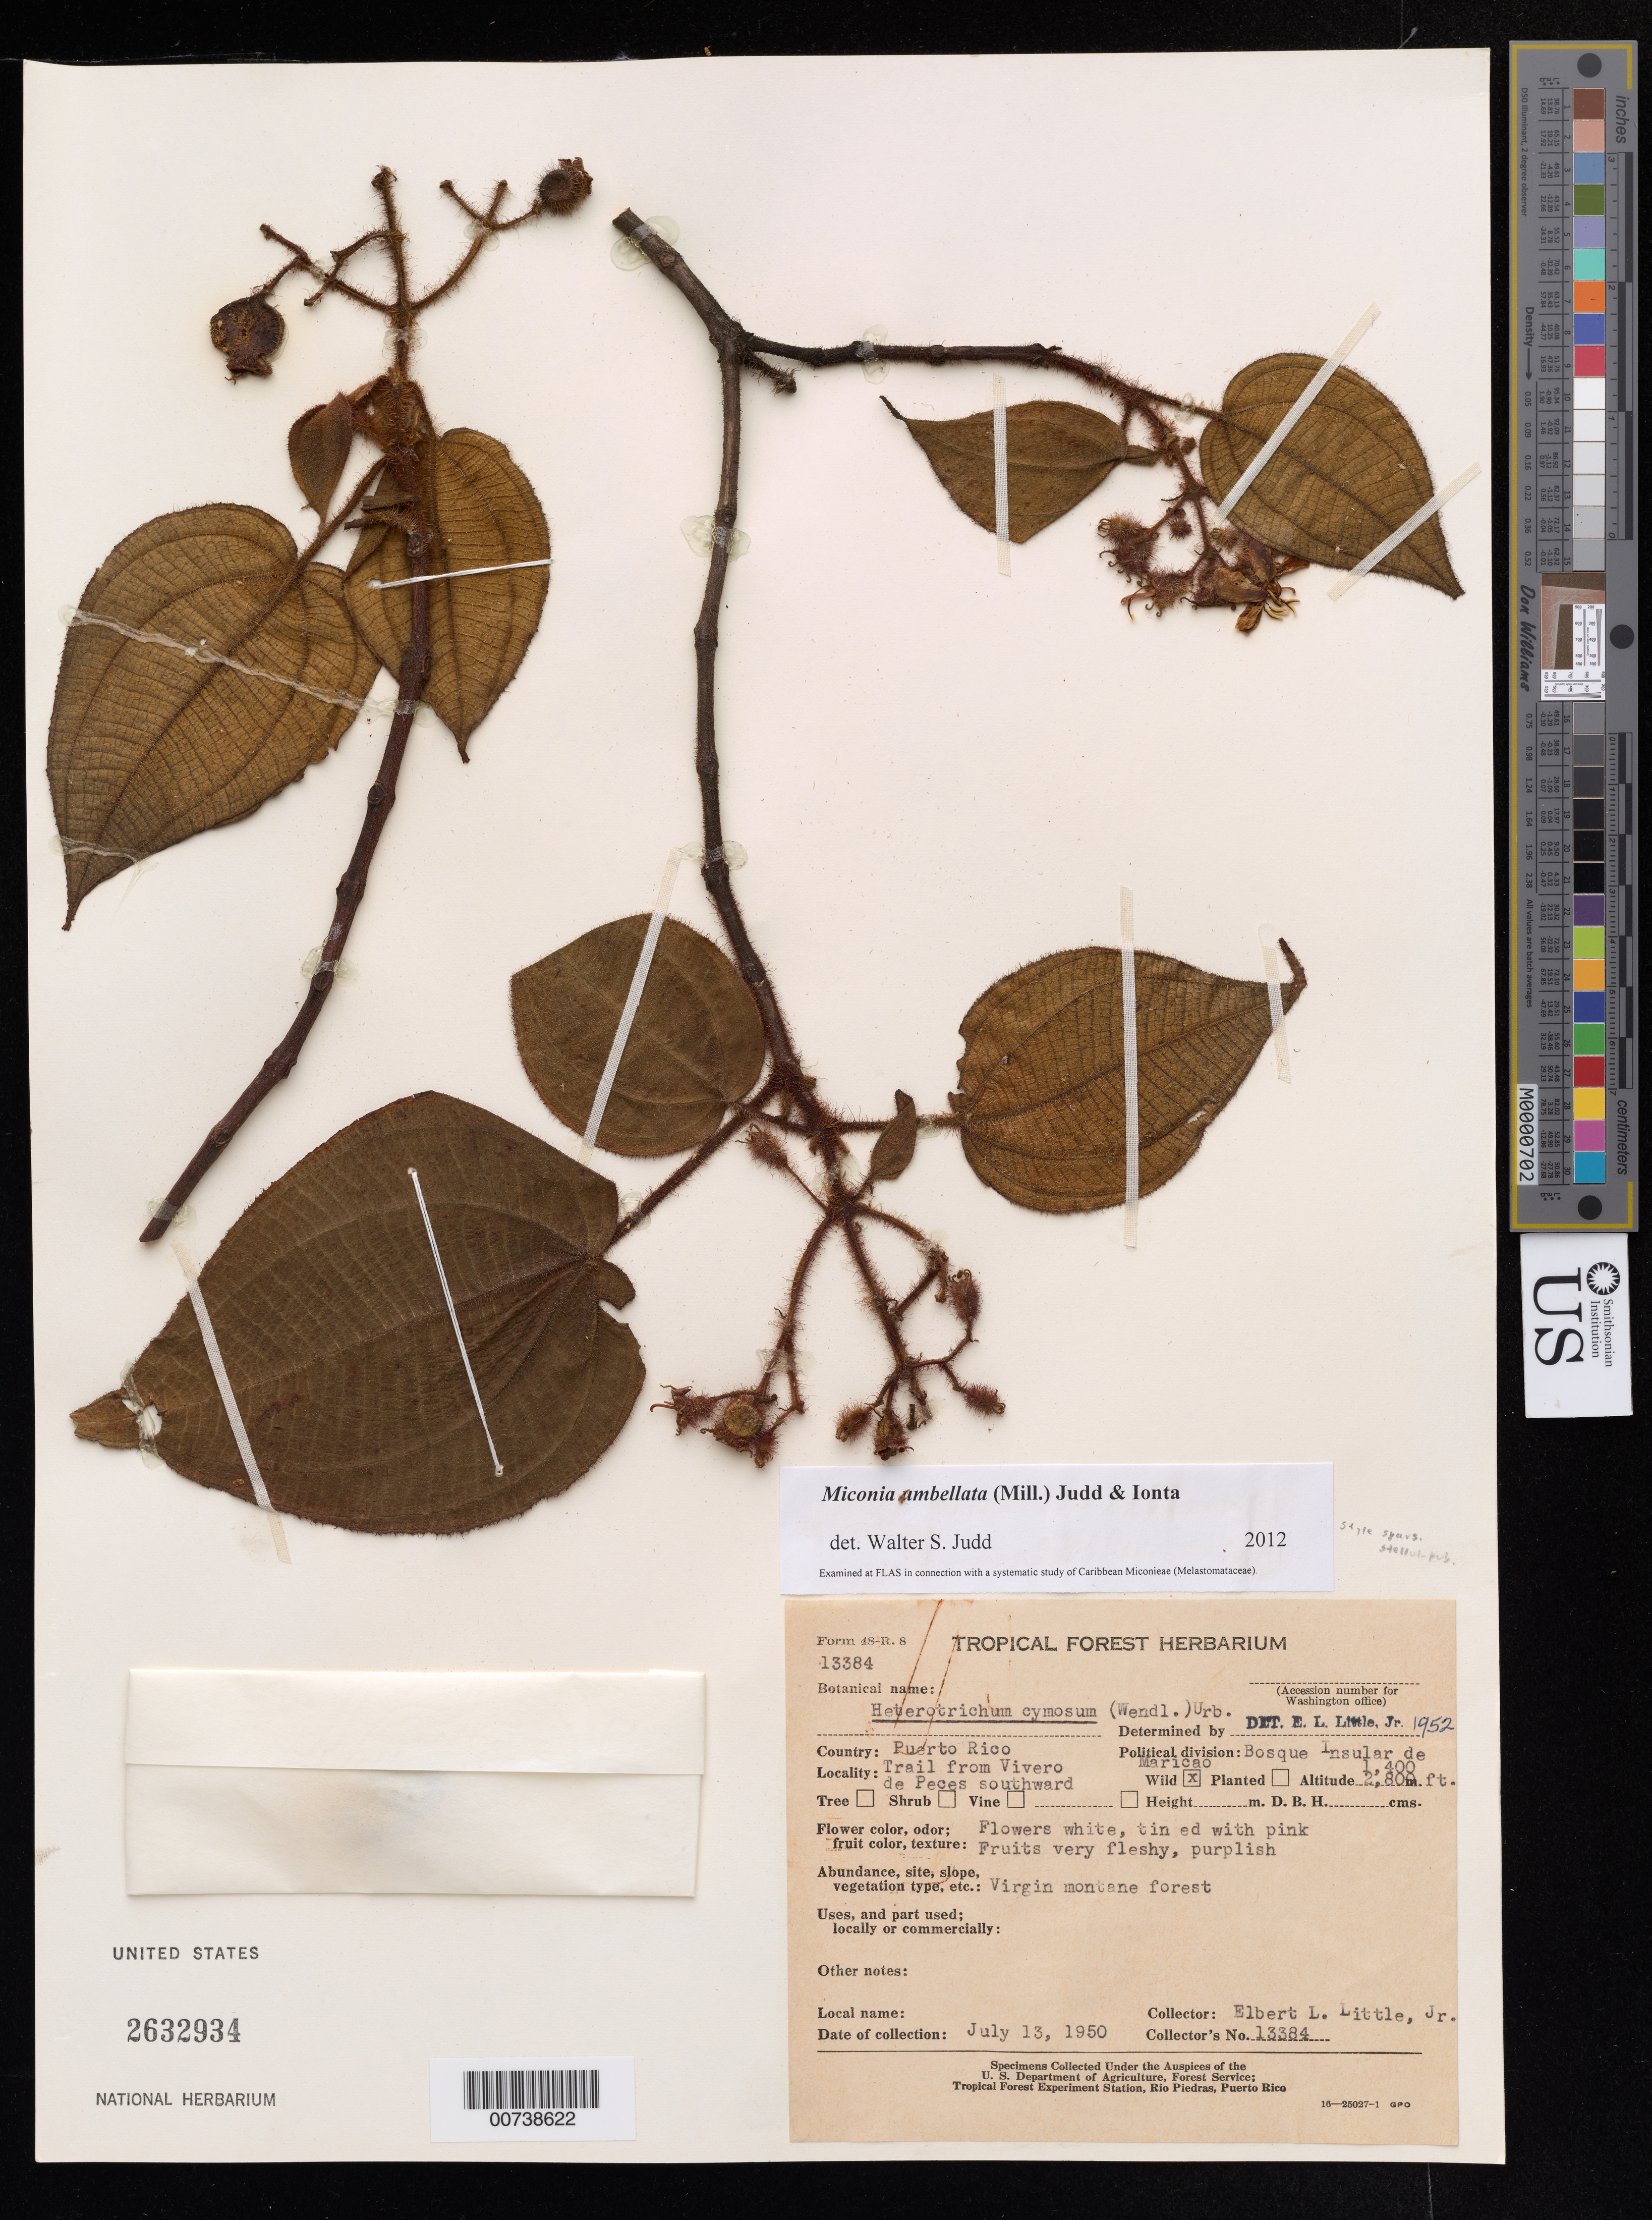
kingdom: Plantae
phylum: Tracheophyta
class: Magnoliopsida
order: Myrtales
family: Melastomataceae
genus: Miconia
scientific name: Miconia umbellata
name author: (Mill.) Judd & Ionta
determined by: Judd, Walter S.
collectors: E. L. Little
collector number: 13384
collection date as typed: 13 Jul 1950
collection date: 1950-07-13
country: Puerto Rico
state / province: Maricao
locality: Bosque Insular de Maricao. Trail from Vivero de Peces southward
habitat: Virgin montane forest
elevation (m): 427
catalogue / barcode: US 2632934